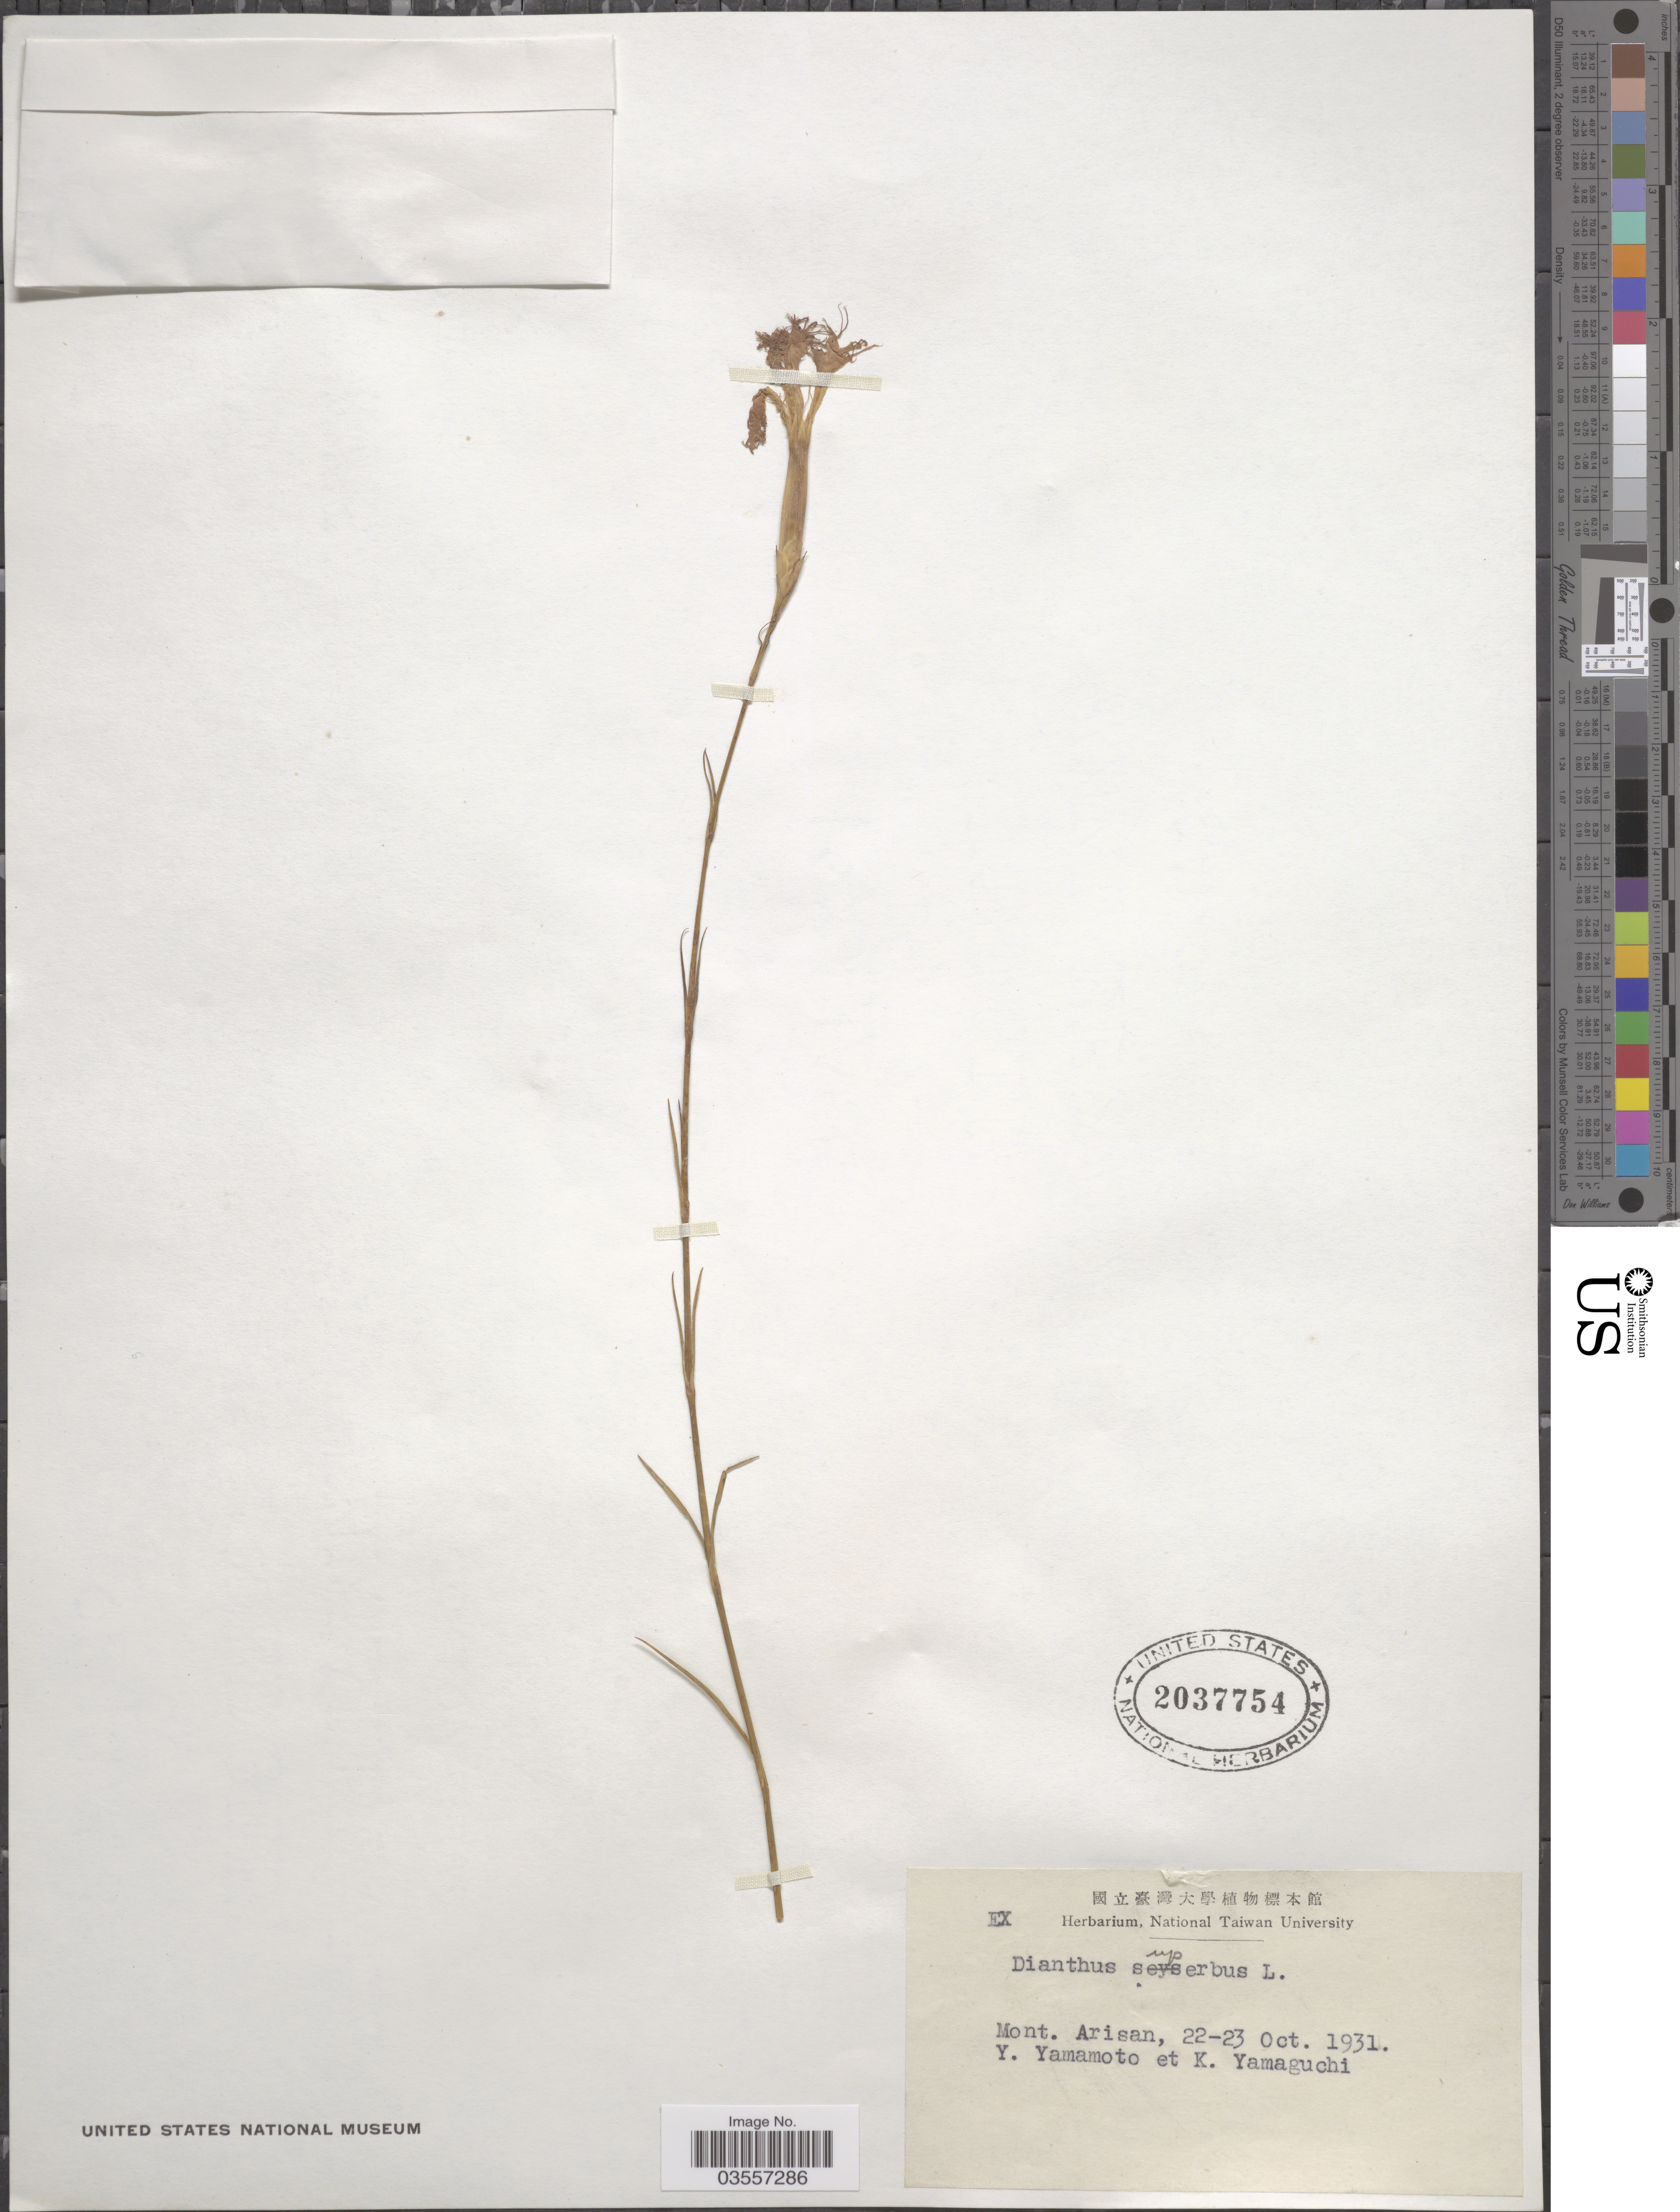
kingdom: Plantae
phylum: Tracheophyta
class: Magnoliopsida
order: Caryophyllales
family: Caryophyllaceae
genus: Dianthus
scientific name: Dianthus superbus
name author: L.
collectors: Y. Yamamoto & K. Yamaguchi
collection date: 1931-10-22/1931-10-23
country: Taiwan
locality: Mont. Arisan.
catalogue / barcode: US 2037754